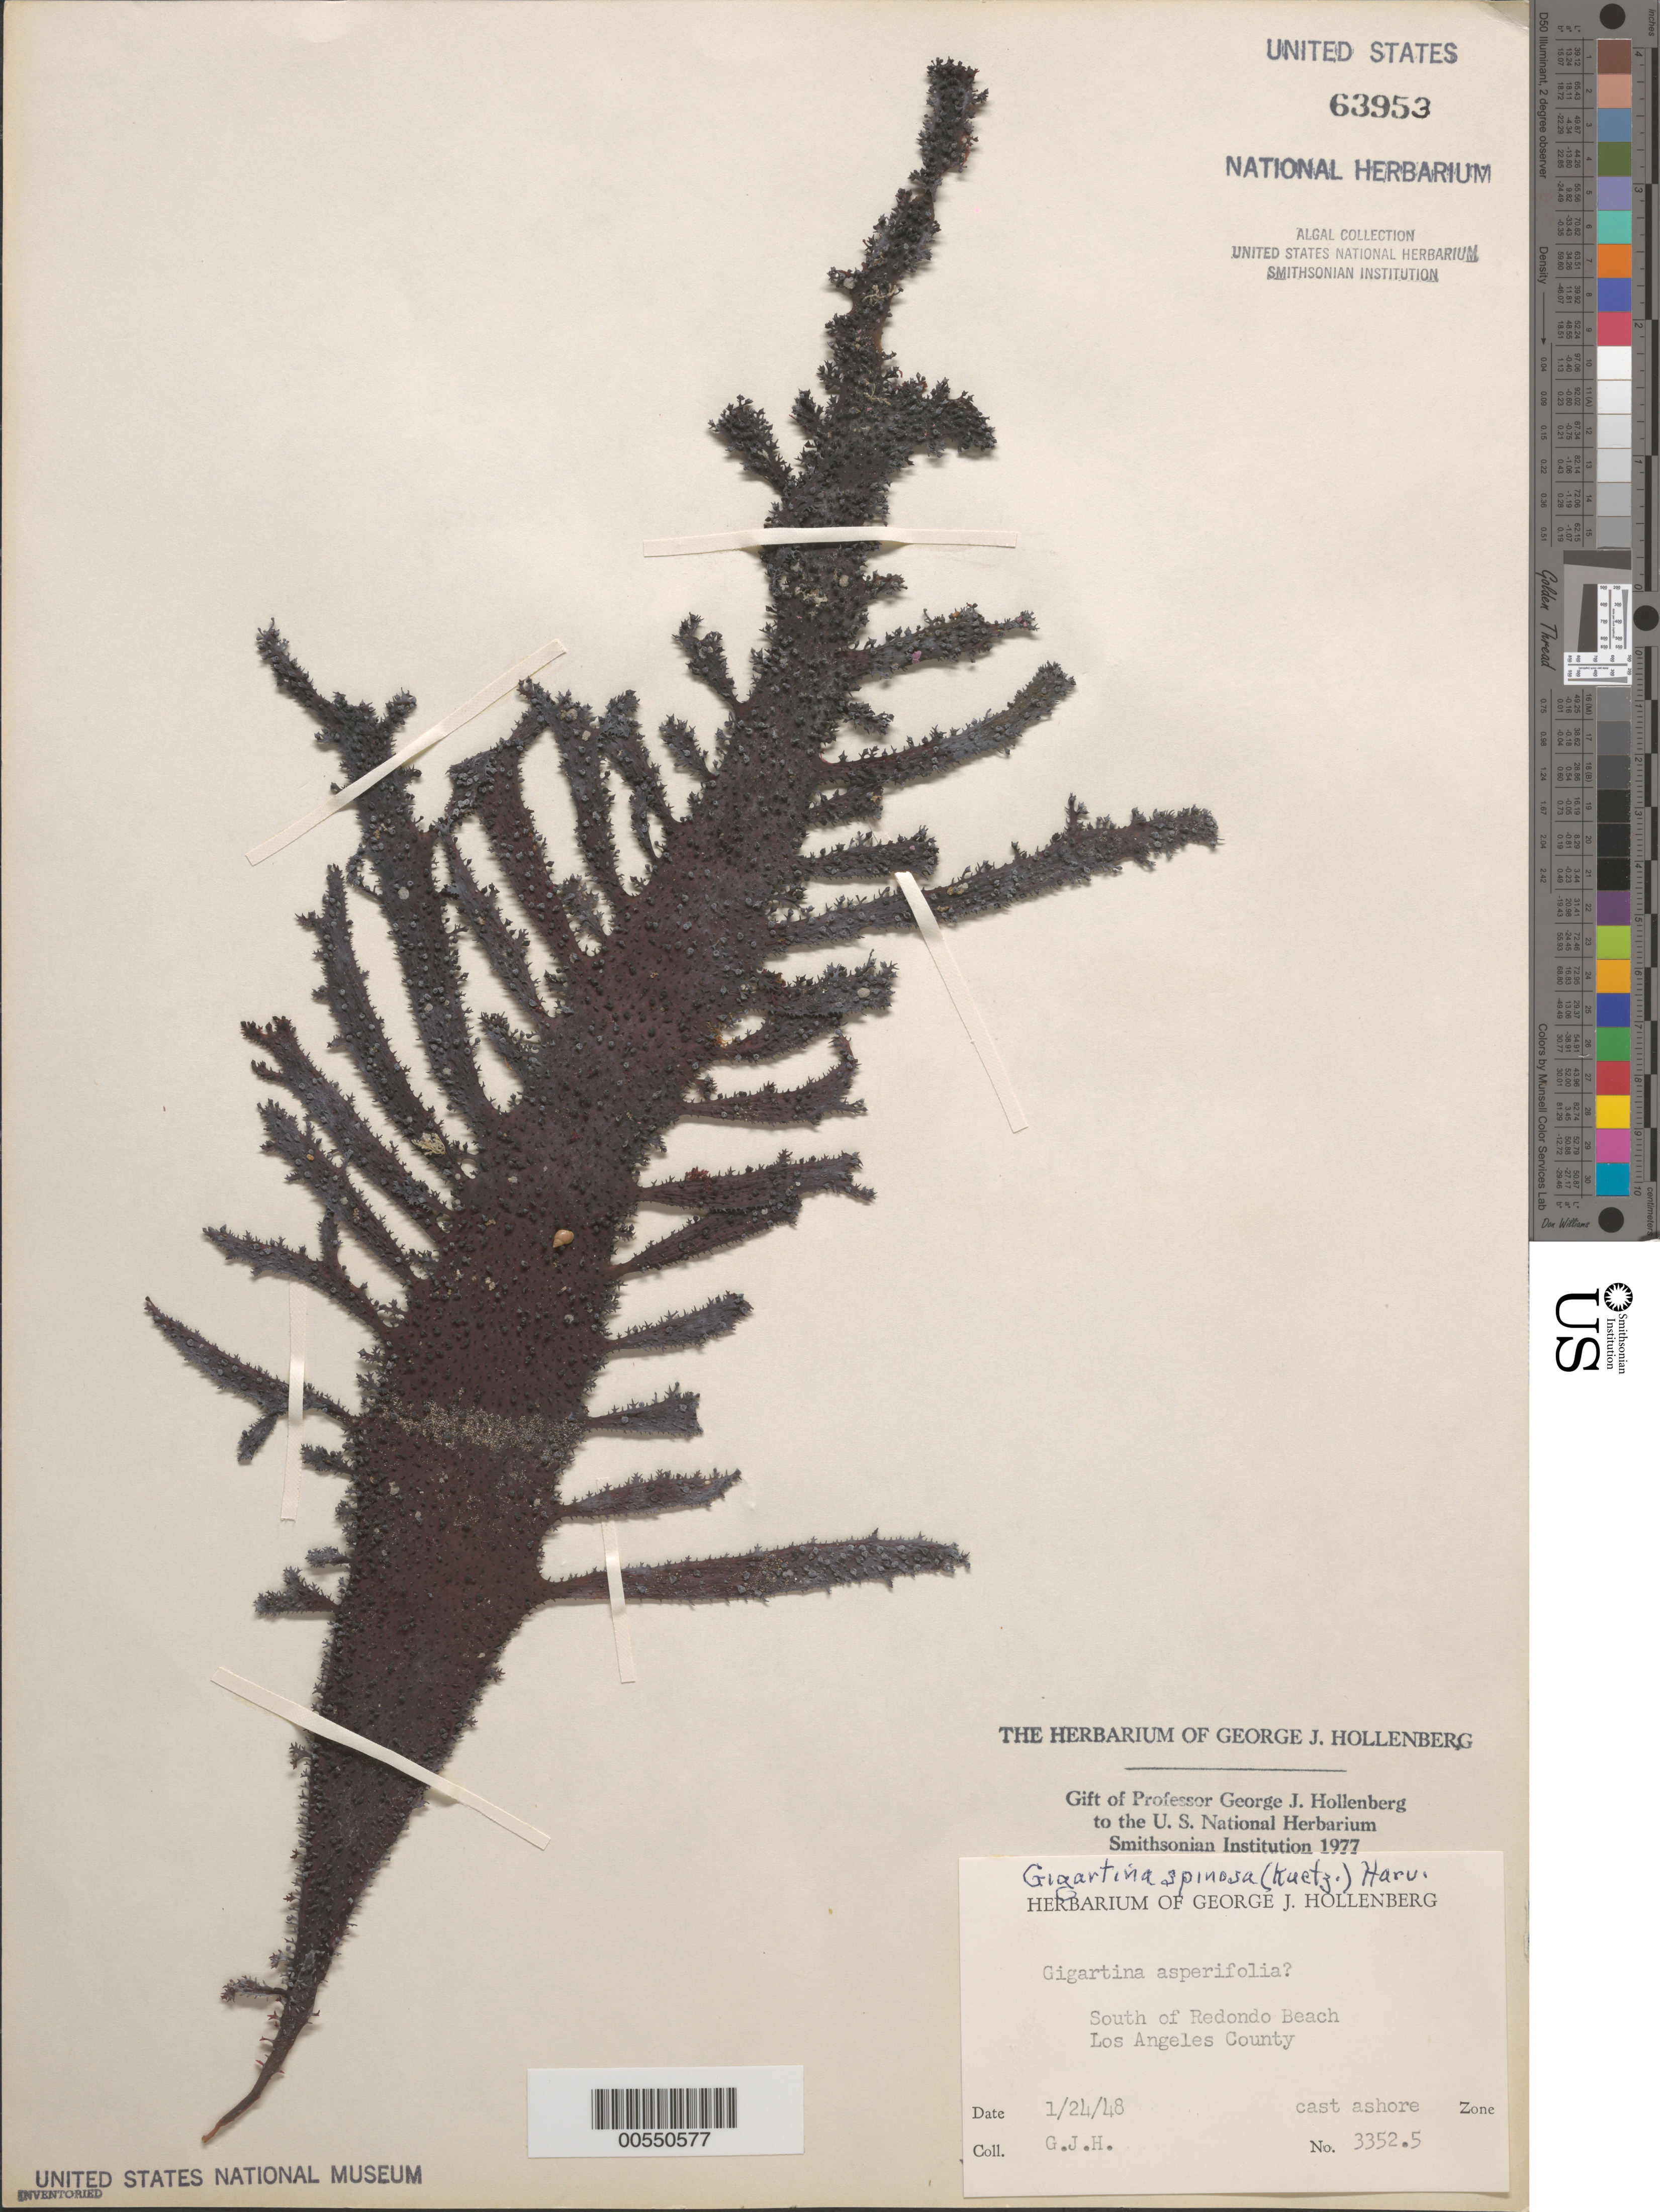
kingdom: Plantae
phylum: Rhodophyta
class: Florideophyceae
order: Gigartinales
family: Gigartinaceae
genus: Chondracanthus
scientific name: Chondracanthus spinosus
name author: (Kütz.) Guiry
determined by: Algae name updating Project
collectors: G. Hollenberg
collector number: GJH 3352.5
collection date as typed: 24 Jan 1948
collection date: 1948-01-24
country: United States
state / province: California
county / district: Los Angeles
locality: South of Redondo Beach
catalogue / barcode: US 63953